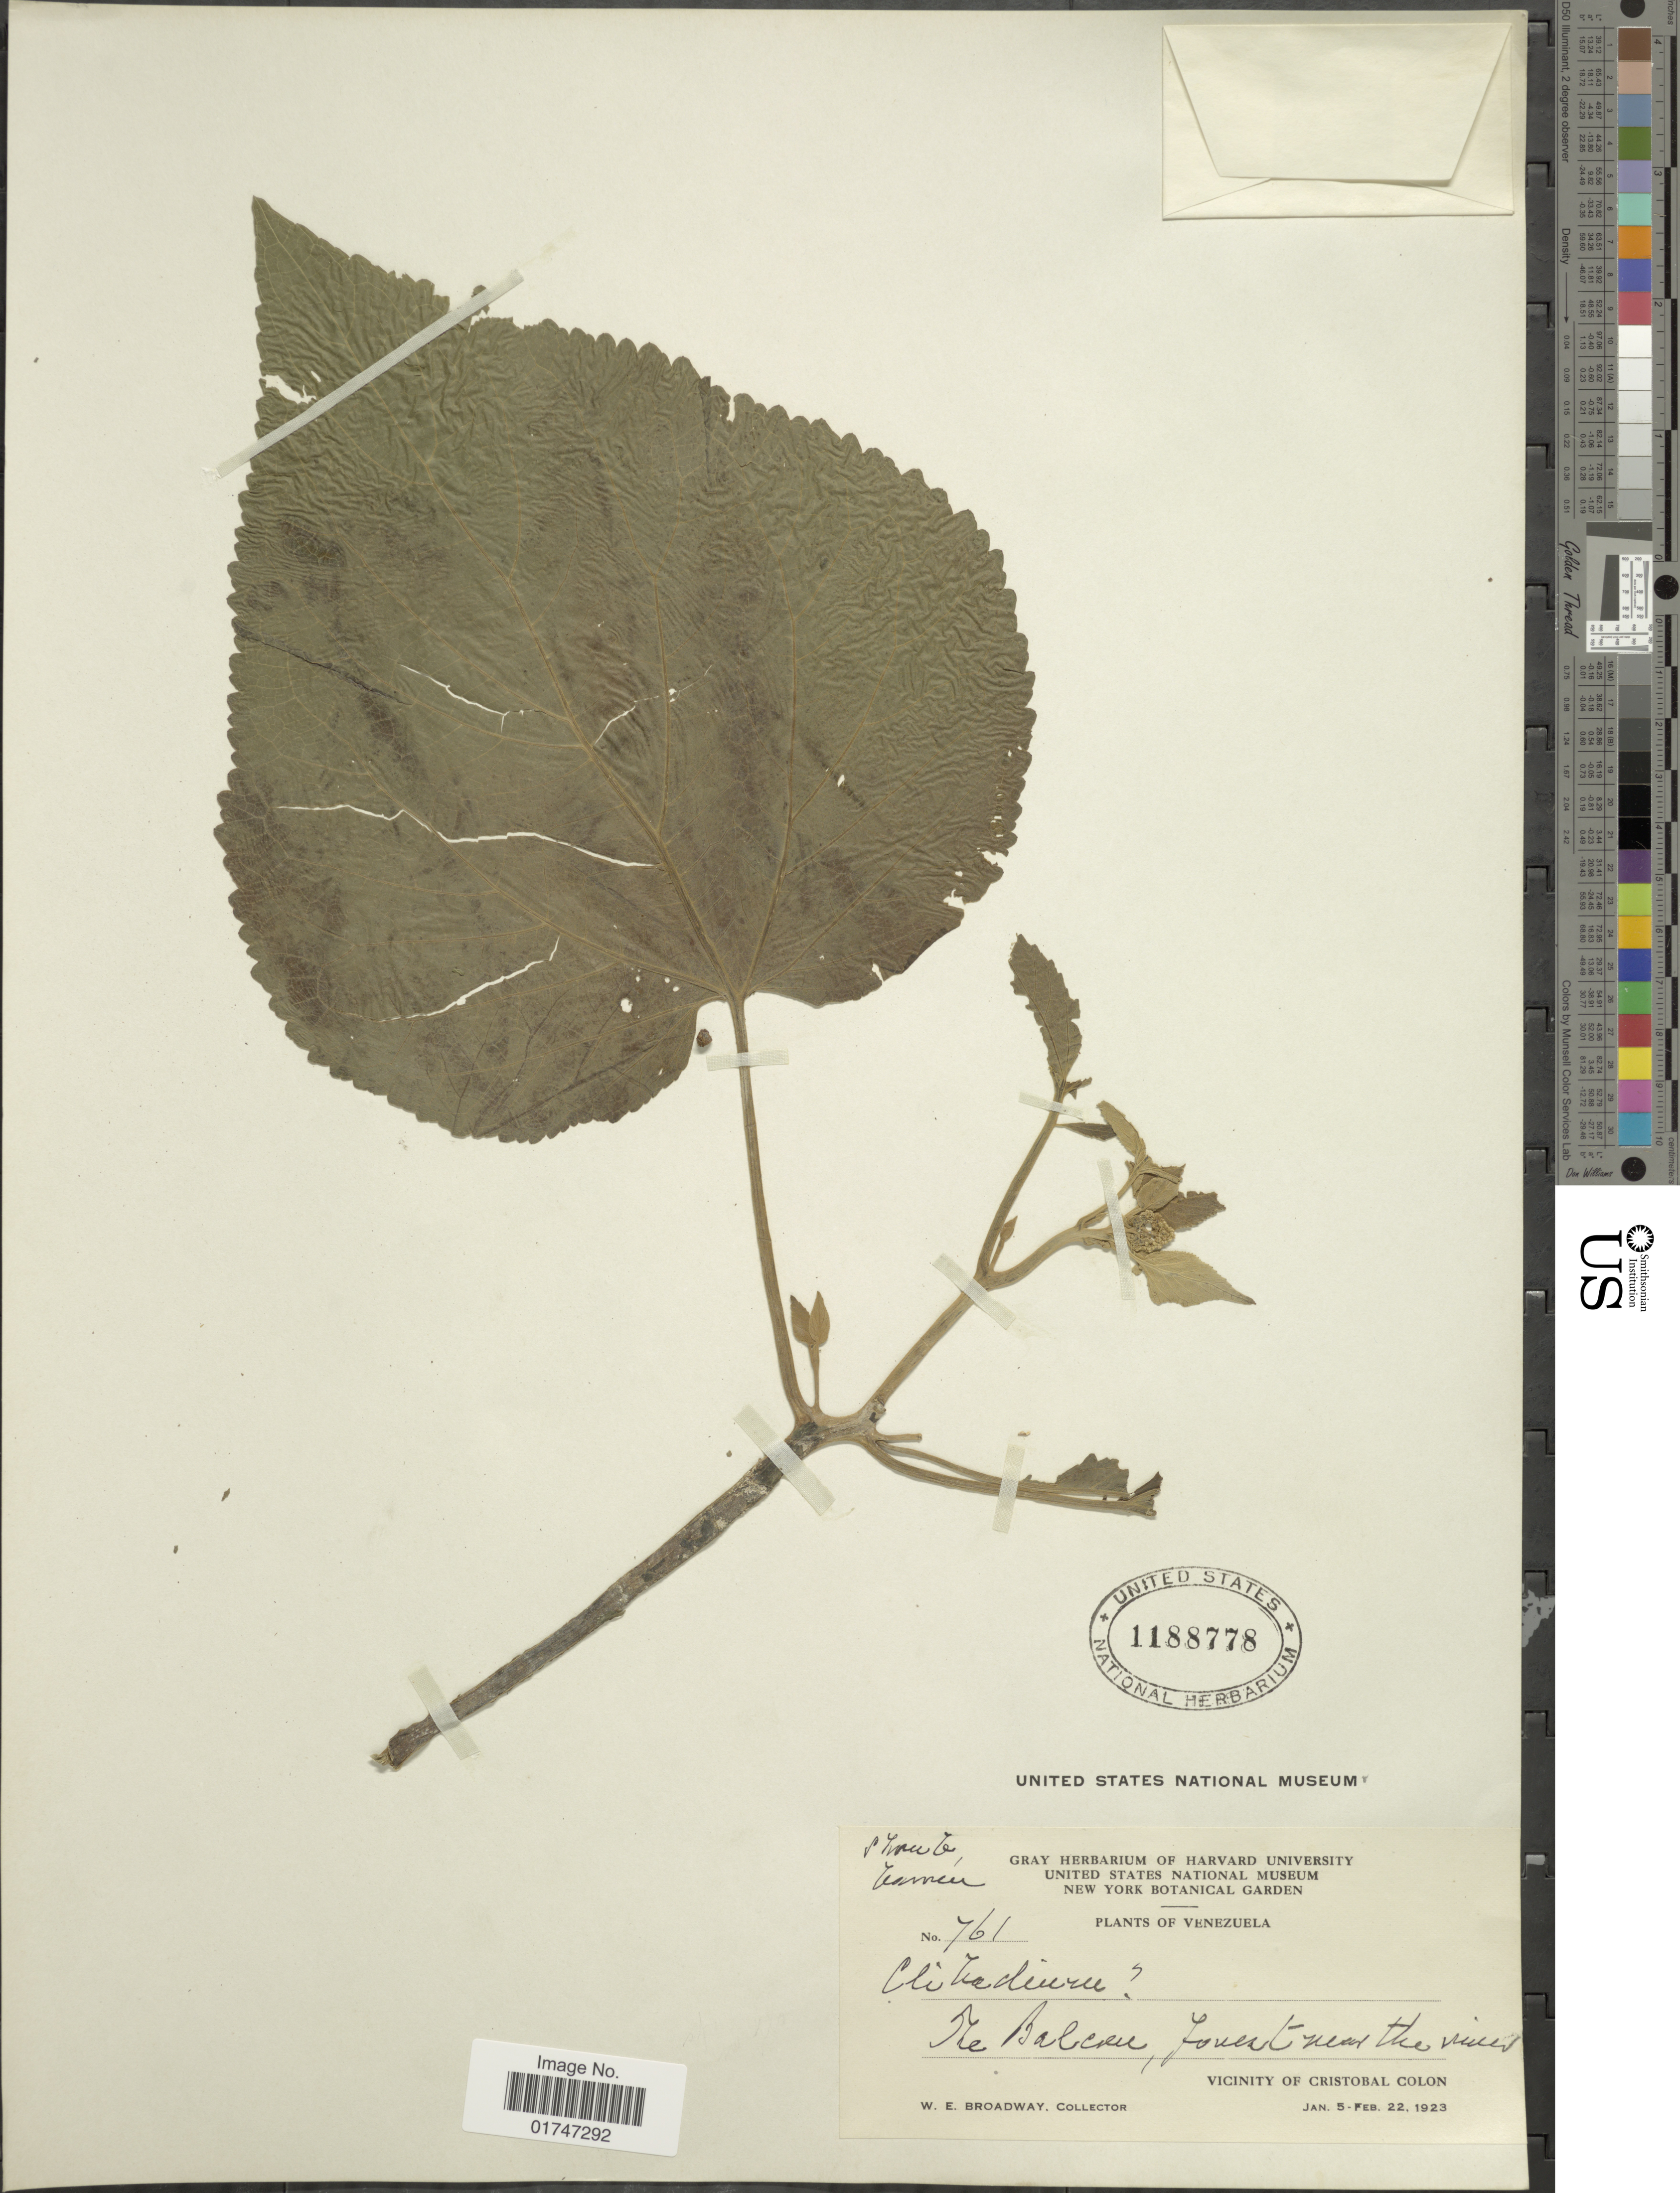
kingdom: Plantae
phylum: Tracheophyta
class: Magnoliopsida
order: Asterales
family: Asteraceae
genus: Clibadium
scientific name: Clibadium sp.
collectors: W. E. Broadway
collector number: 761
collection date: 1923-01-05/1923-02-22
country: Venezuela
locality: The Balcoa, forest near the river. Vicinity of Cristobal Colon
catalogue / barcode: US 1188778